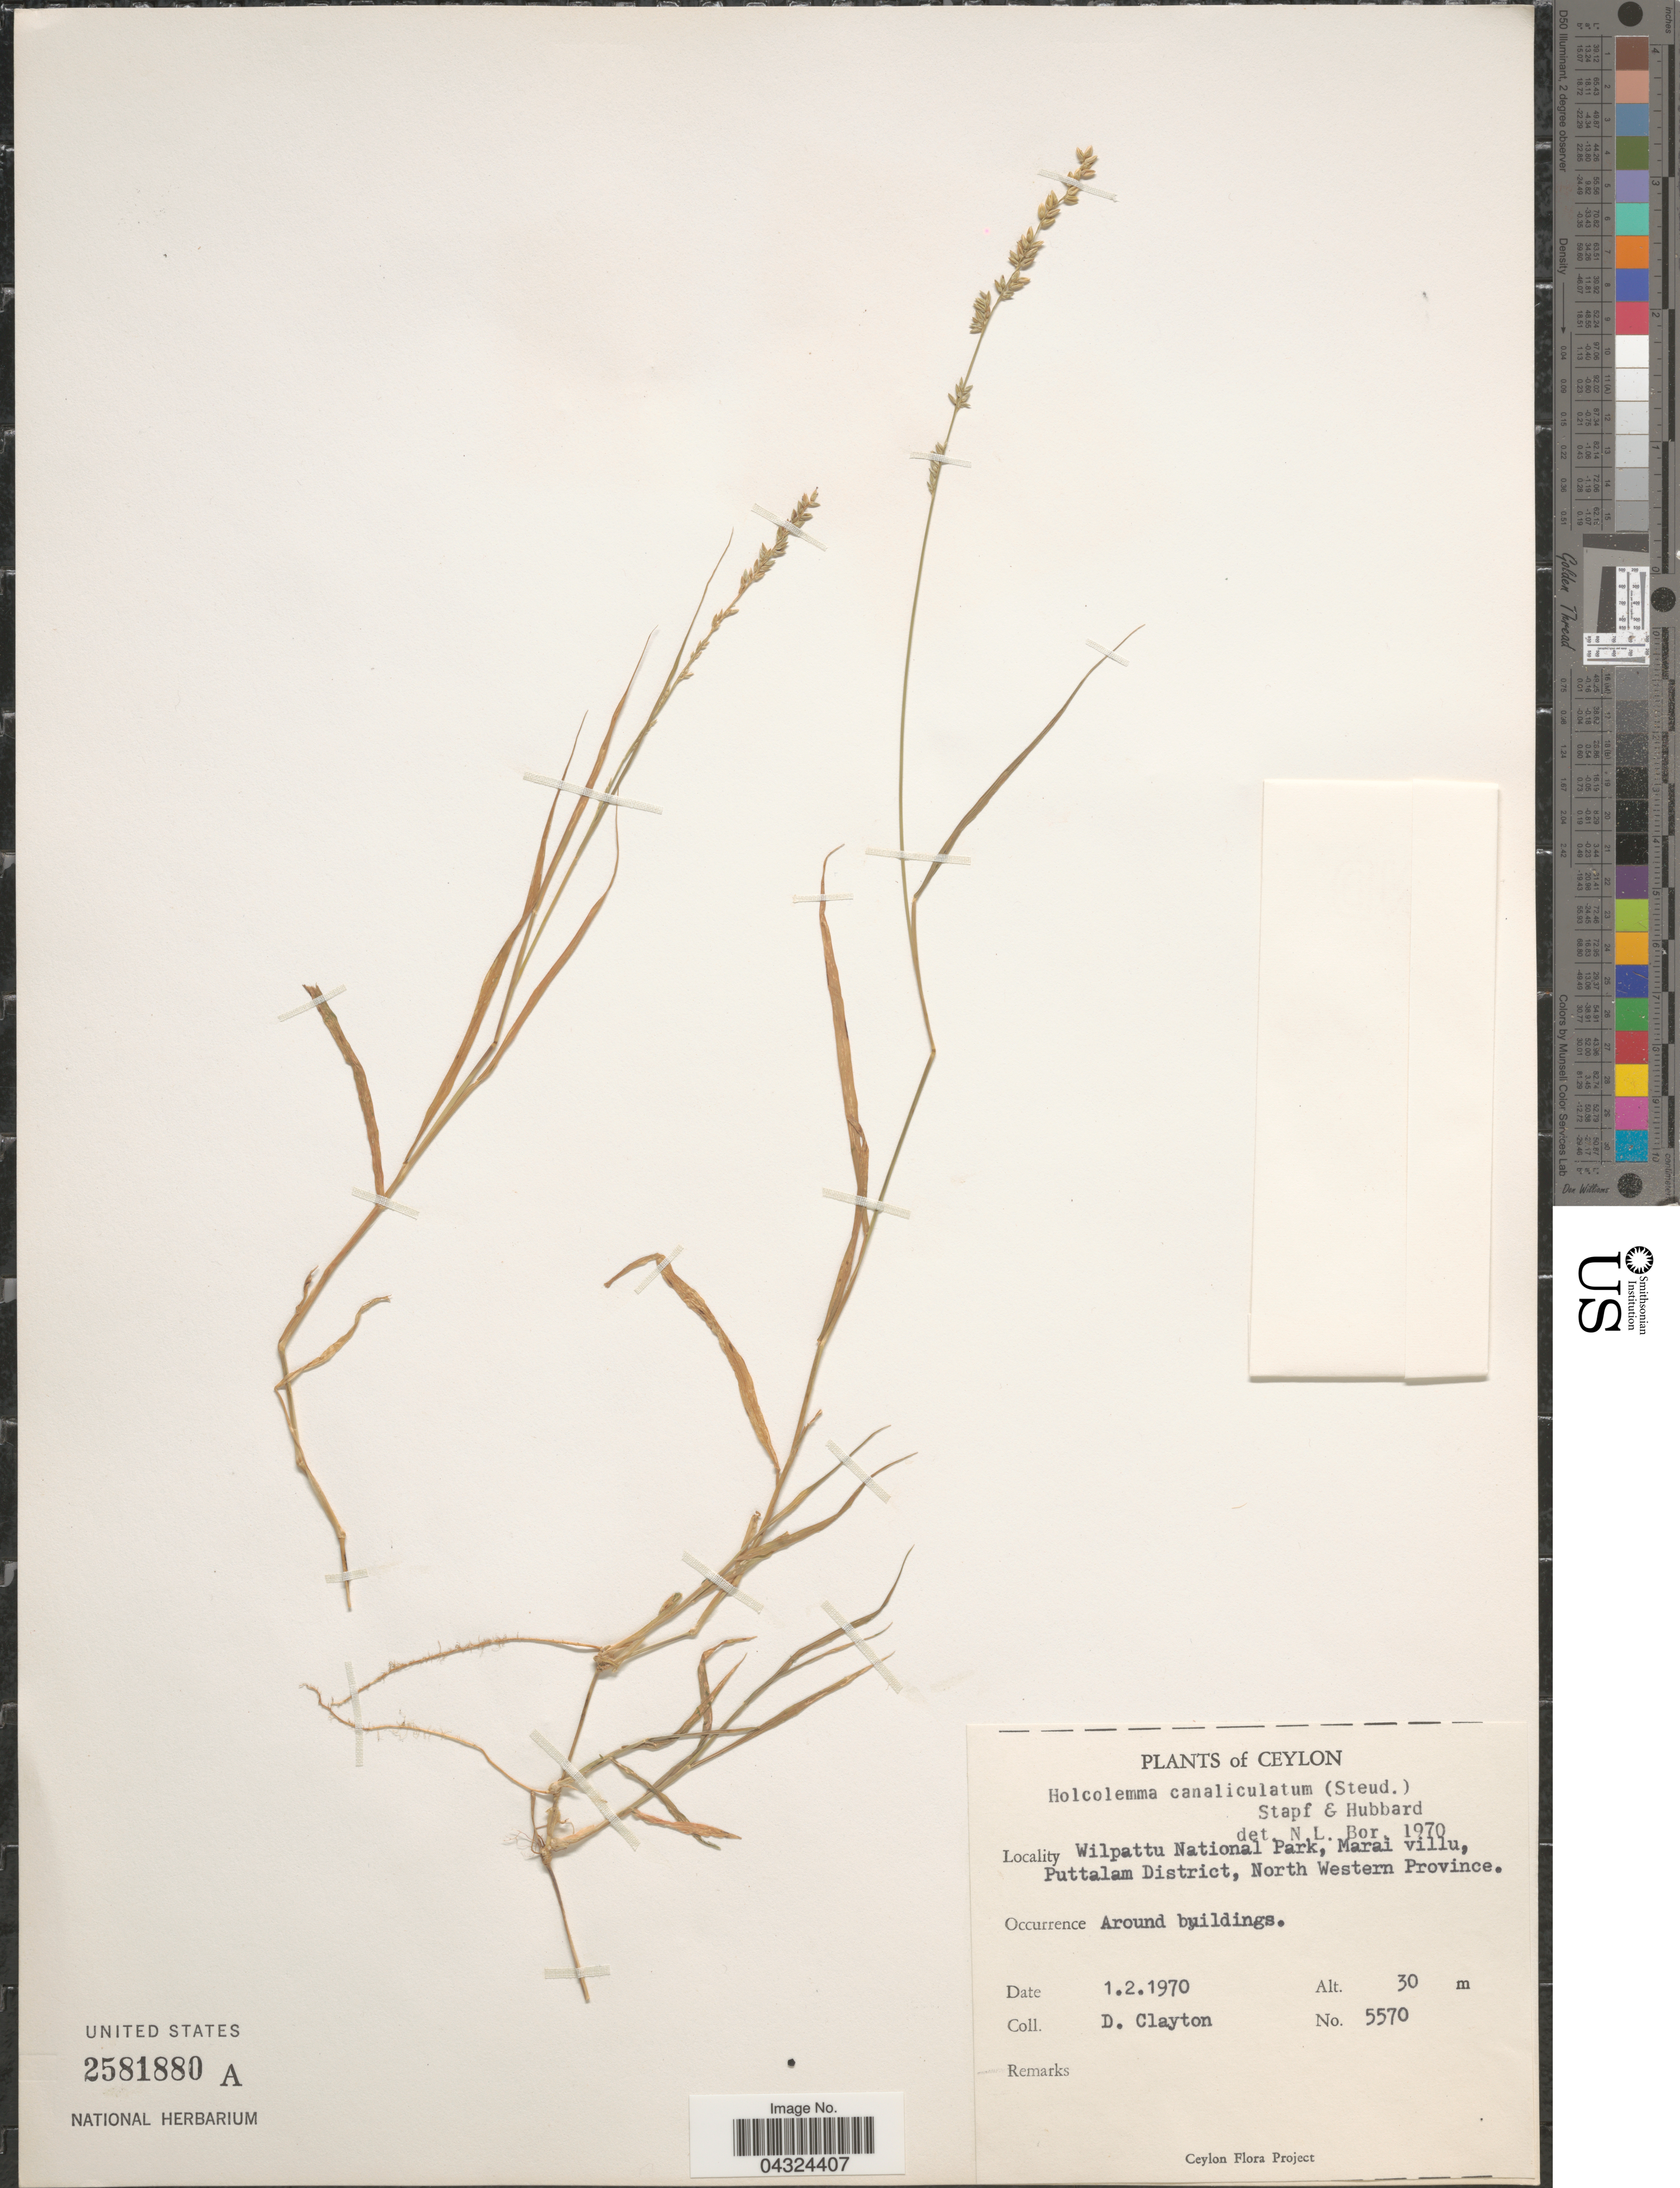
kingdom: Plantae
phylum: Tracheophyta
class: Liliopsida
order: Poales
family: Poaceae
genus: Holcolemma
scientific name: Holcolemma canaliculatum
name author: (Nees) Stapf & C. E. Hubb.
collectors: D. Clayton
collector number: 5570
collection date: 1970-02-01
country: Sri Lanka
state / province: North Western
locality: Ceylon. Wilpatuu National Park, Marai villu, Puttalam District.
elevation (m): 30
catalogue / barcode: US 2581880A